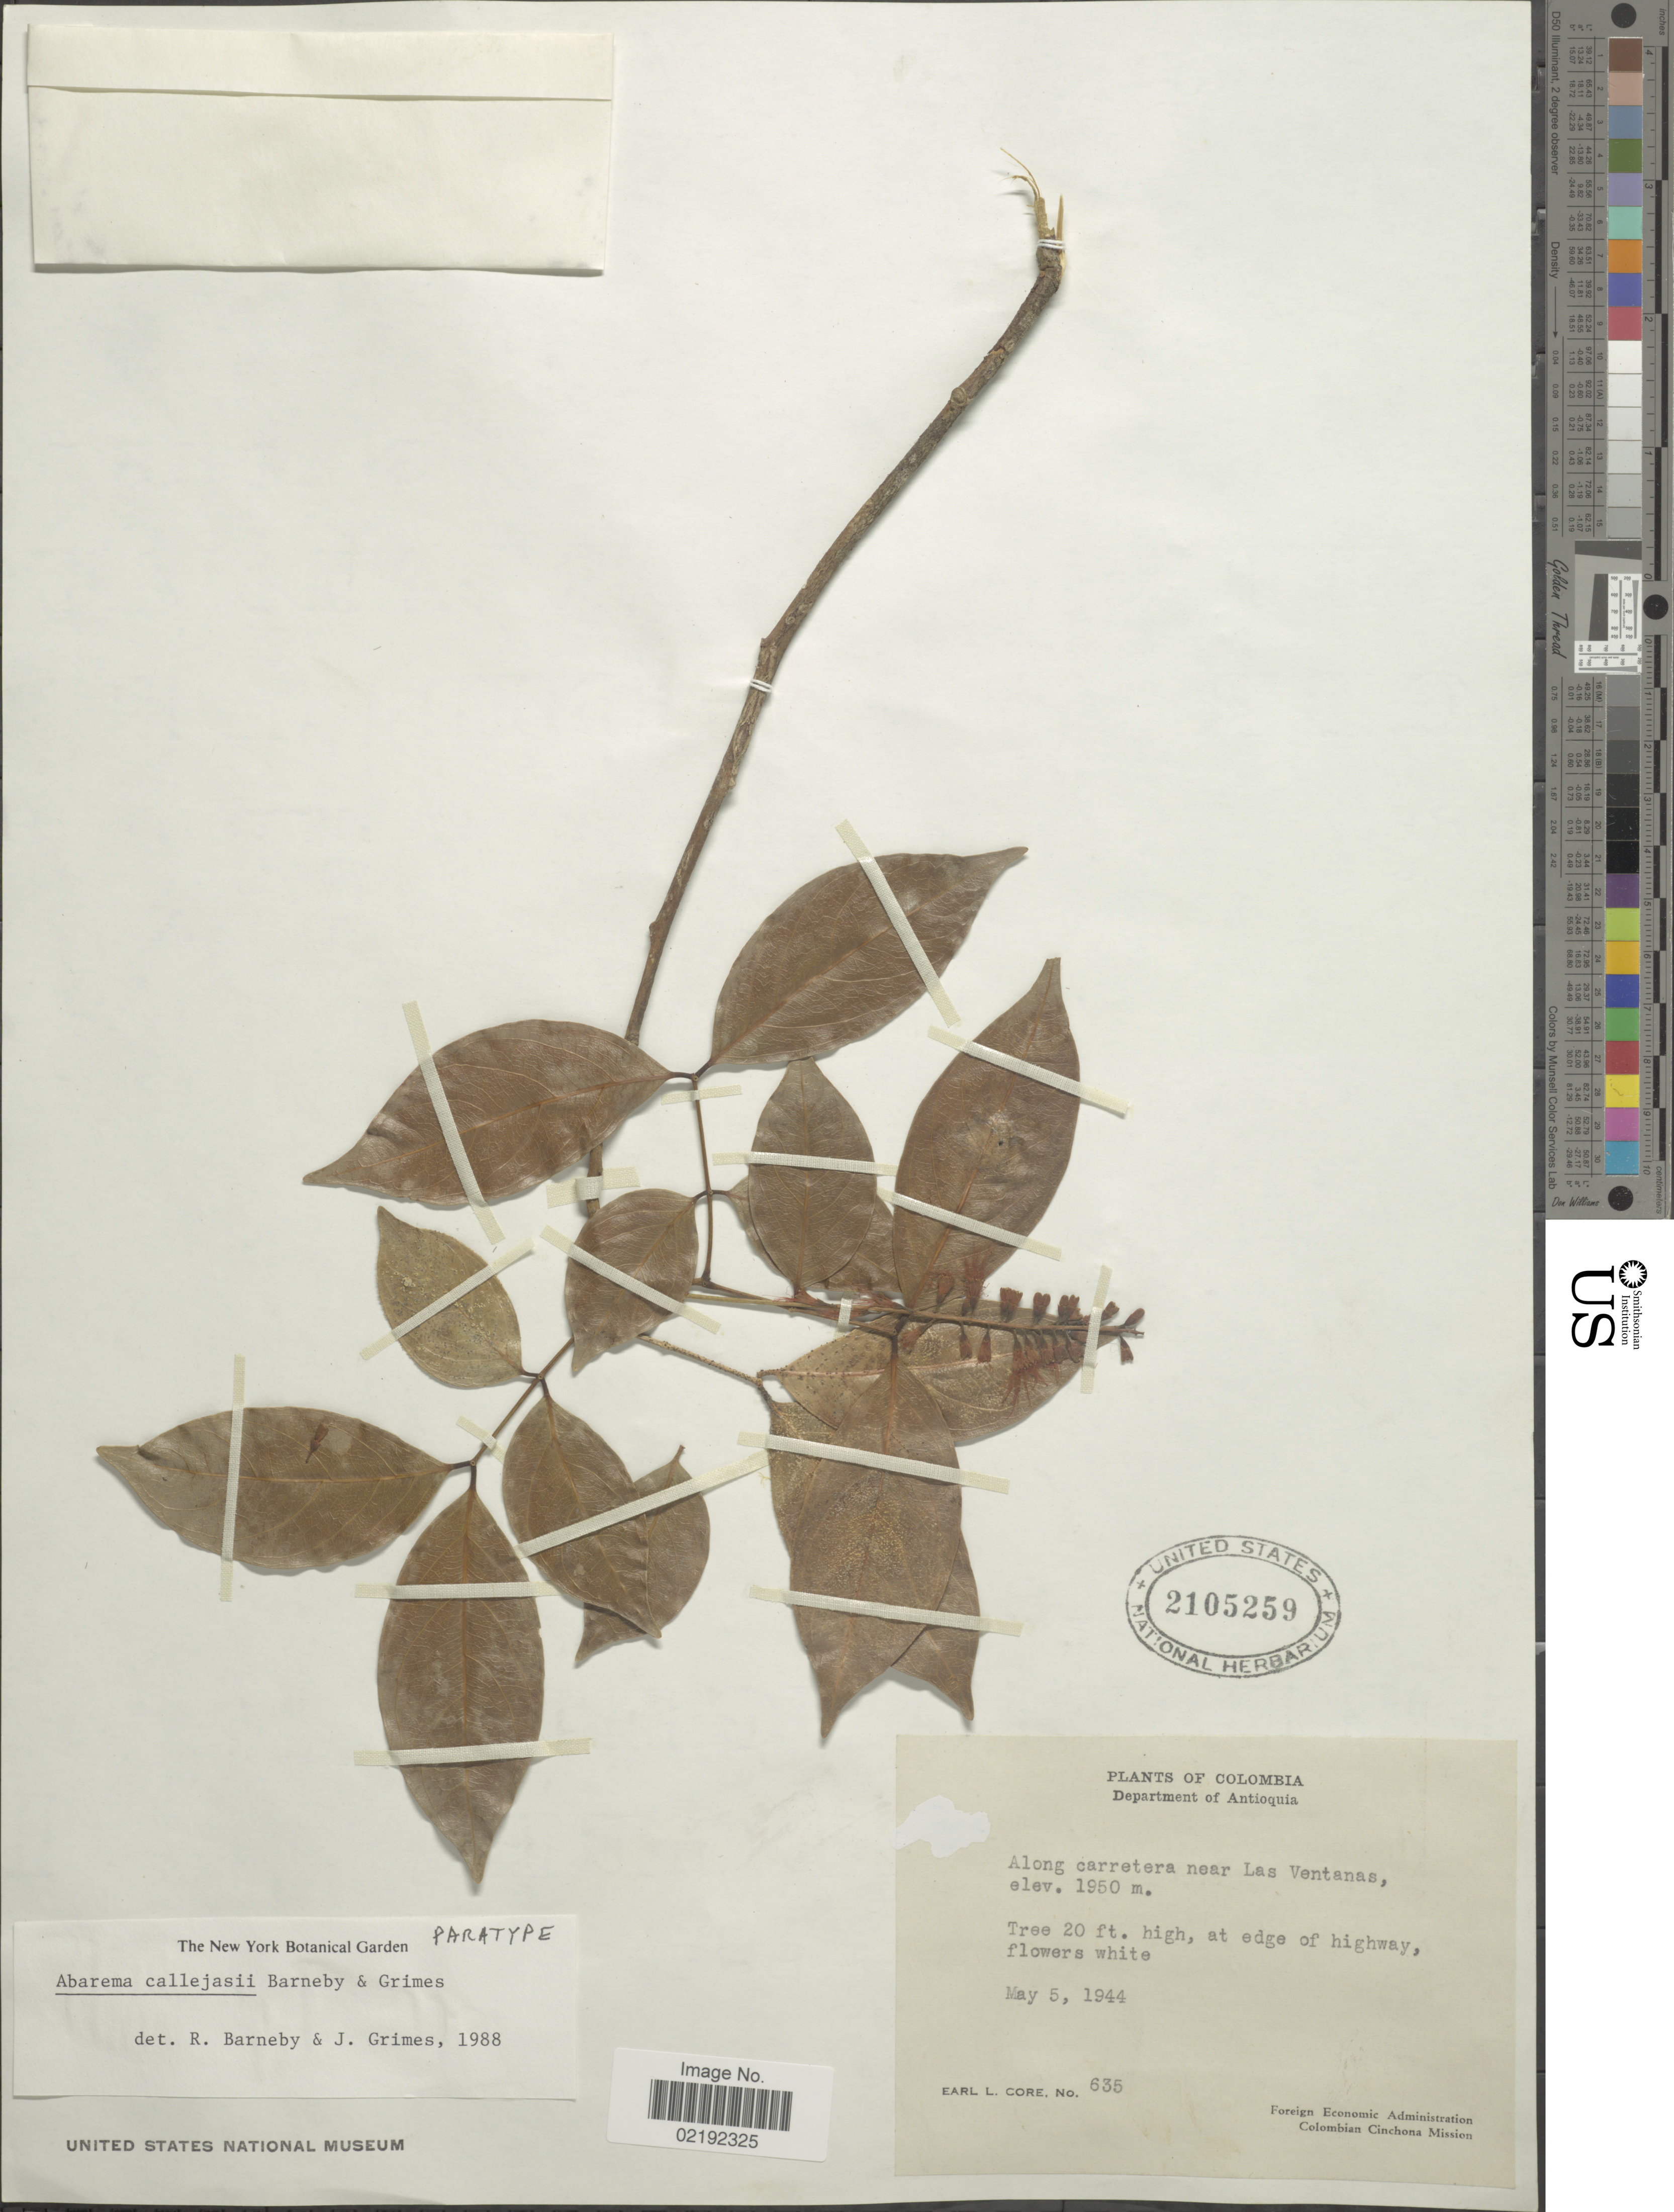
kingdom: Plantae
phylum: Tracheophyta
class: Magnoliopsida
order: Fabales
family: Fabaceae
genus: Abarema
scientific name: Abarema callejasii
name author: Barneby & J.W. Grimes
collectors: E. L. Core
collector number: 635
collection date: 1944-05-05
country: Colombia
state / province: Antioquia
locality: Along carretera near Las Ventanas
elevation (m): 1950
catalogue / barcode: US 2105259